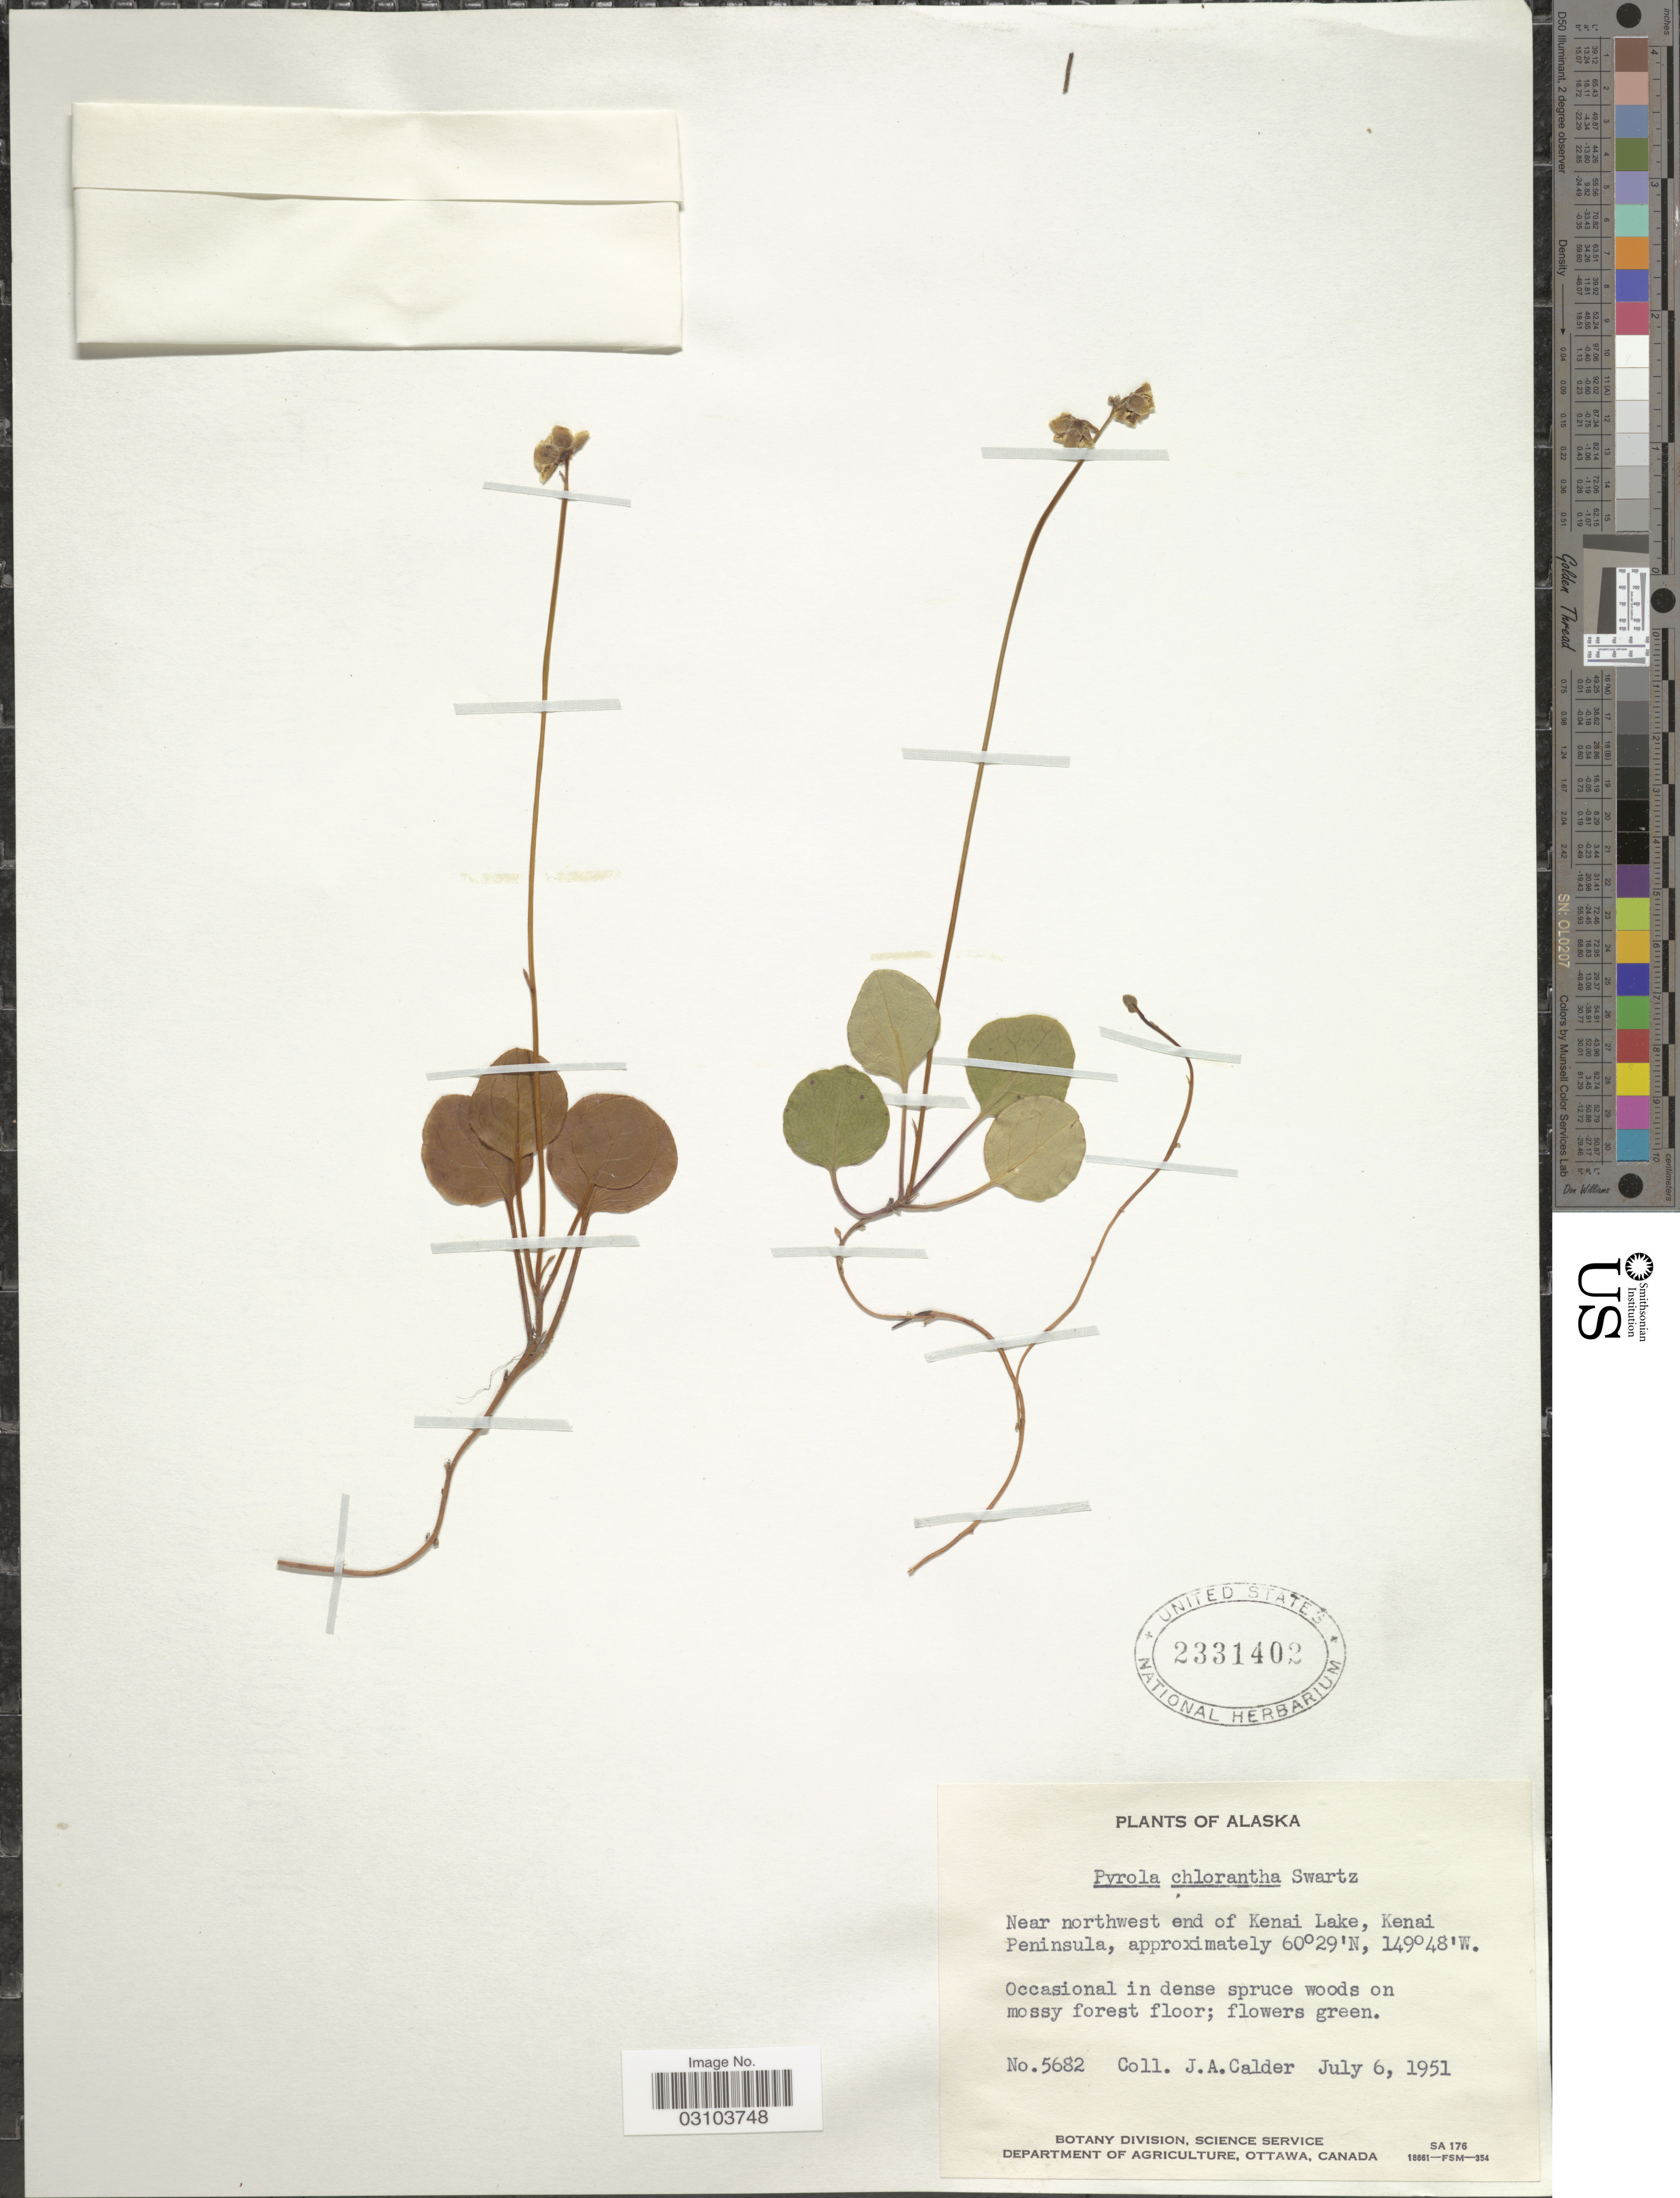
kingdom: Plantae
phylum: Tracheophyta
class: Magnoliopsida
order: Ericales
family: Ericaceae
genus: Pyrola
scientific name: Pyrola chlorantha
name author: Schweigg.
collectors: J. A. Calder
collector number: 5682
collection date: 1951-07-06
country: United States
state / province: Alaska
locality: Near northwest end of Kenai Lake, Kenai Peninsula.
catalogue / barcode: US 2331402